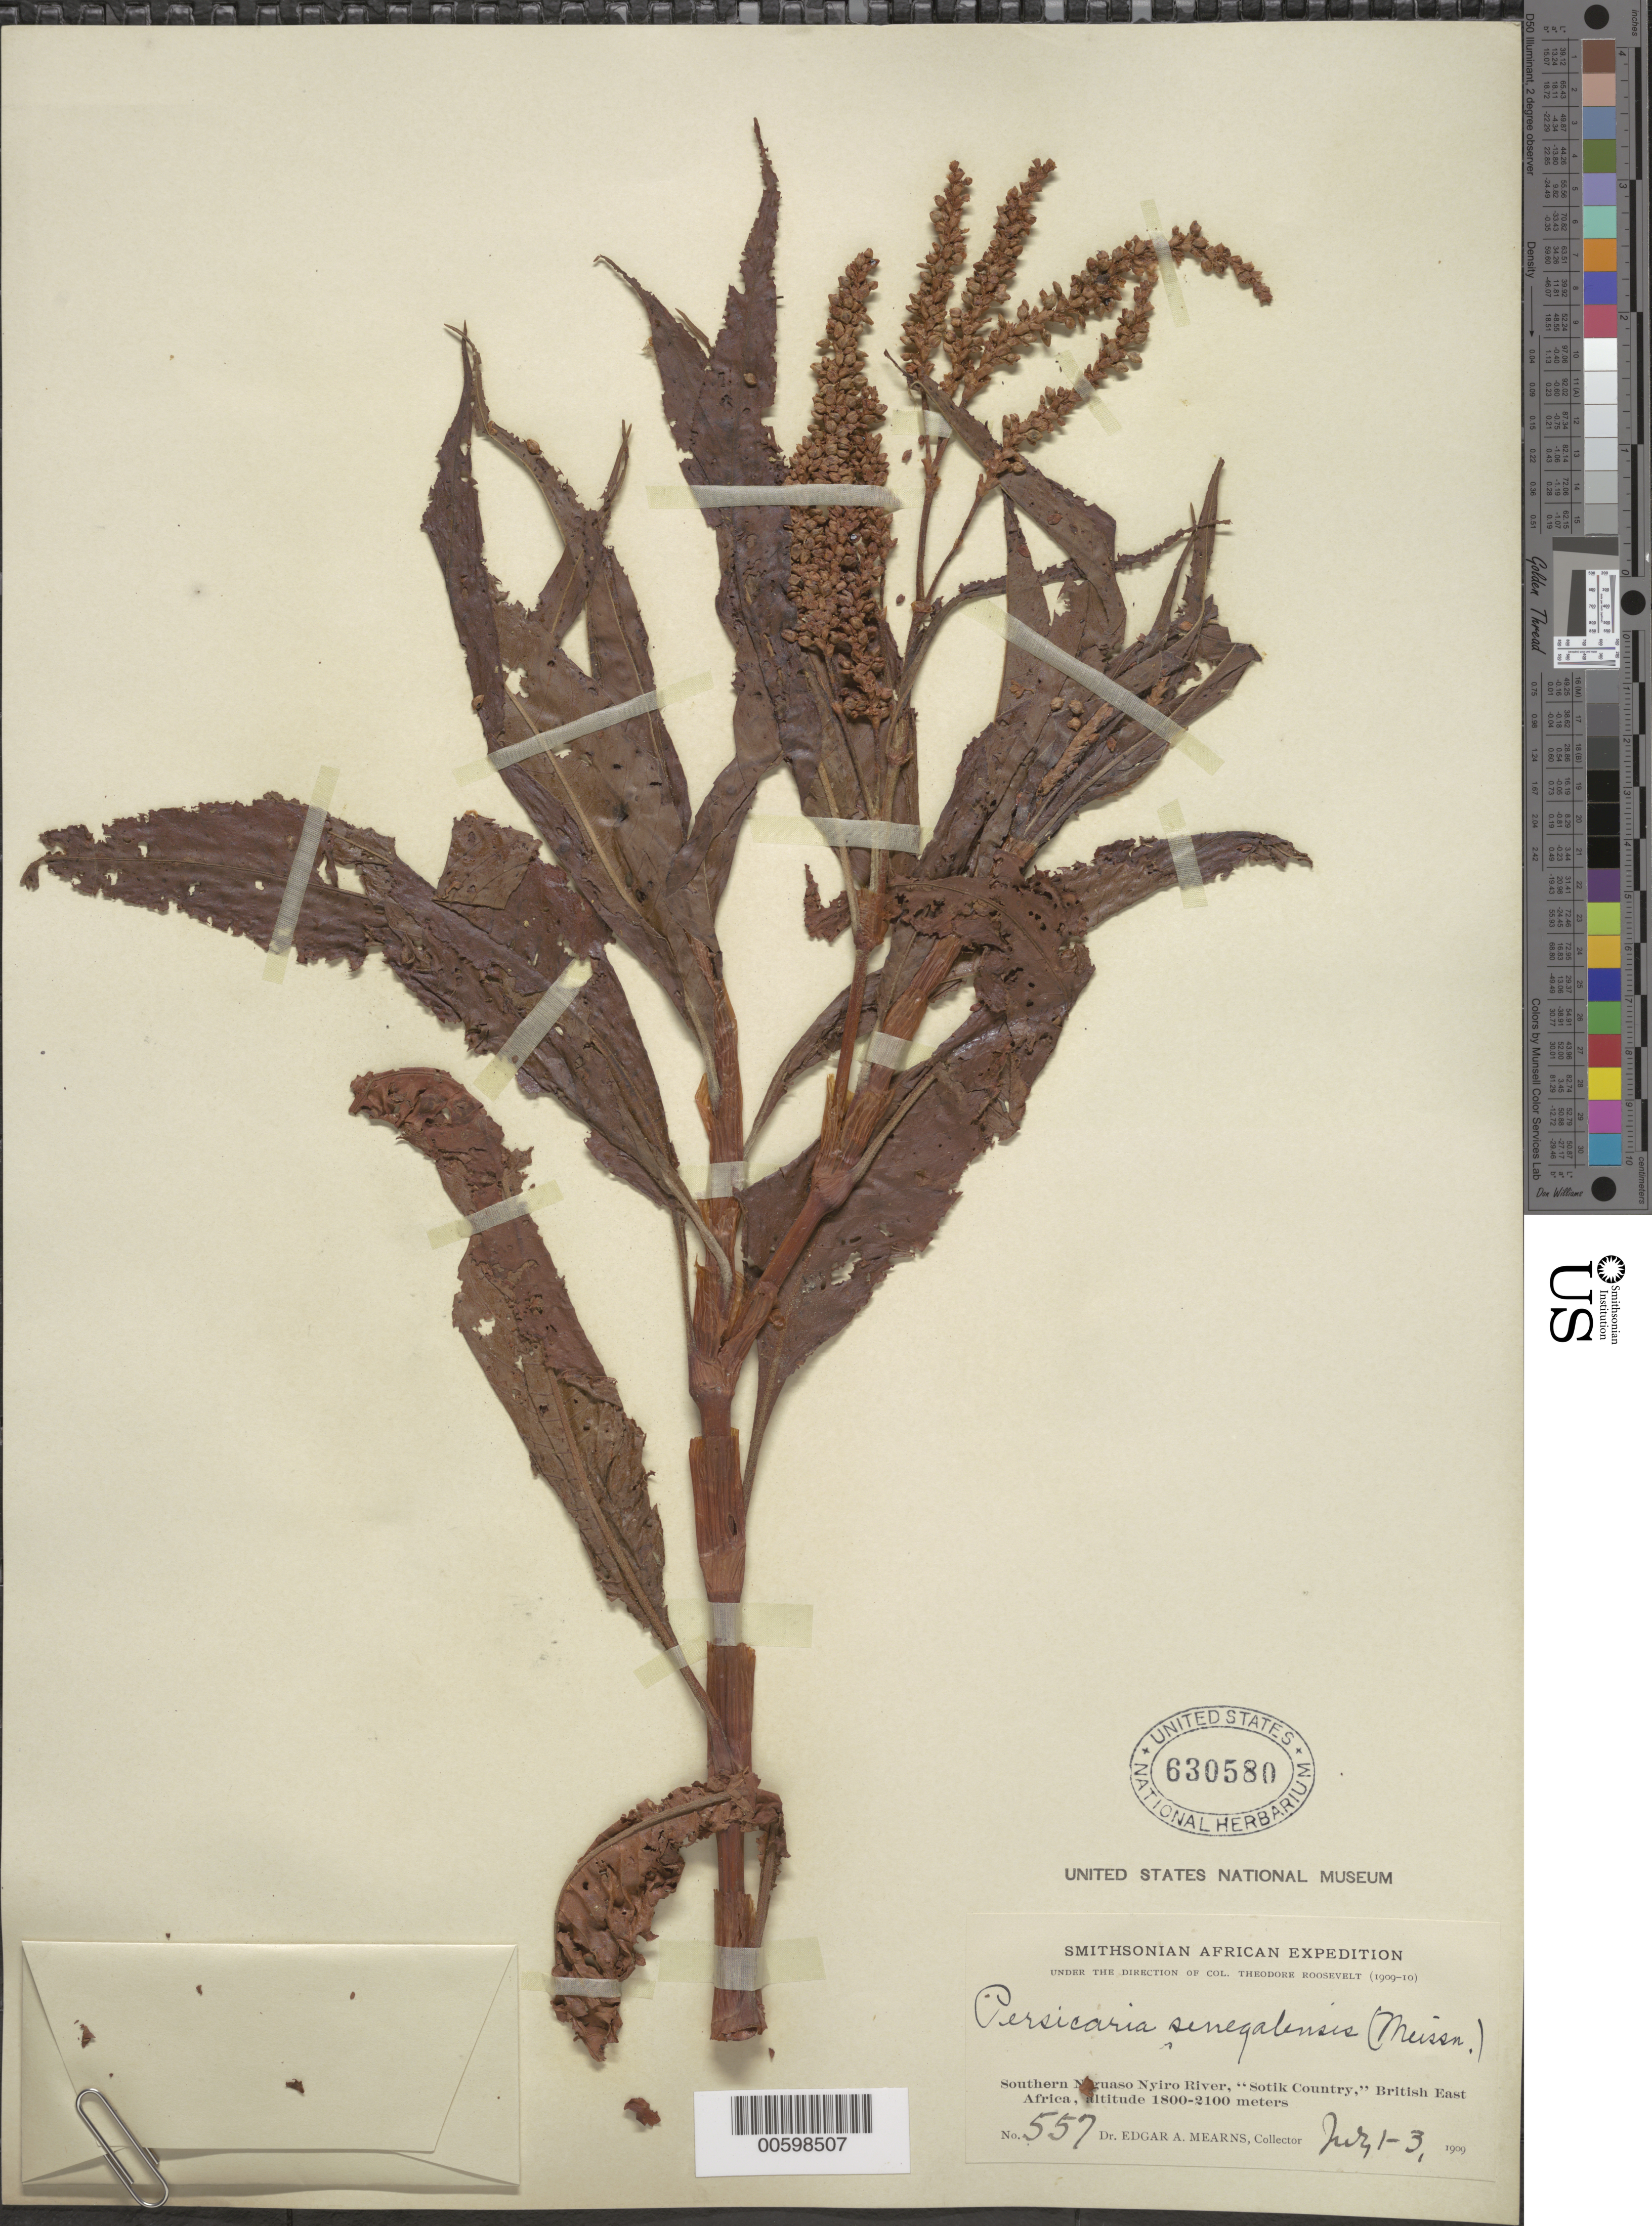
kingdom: Plantae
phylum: Tracheophyta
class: Magnoliopsida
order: Caryophyllales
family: Polygonaceae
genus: Persicaria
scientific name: Persicaria senegalensis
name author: Meisn.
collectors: E. A. Mearns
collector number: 557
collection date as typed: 01 Jul 1909 to 03 Jul 1909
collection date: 1909-07-01/1909-07-03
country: Kenya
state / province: Bomet / Narok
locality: Southern Ewaso Nyiro, Sotik area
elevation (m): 1800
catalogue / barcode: US 630580